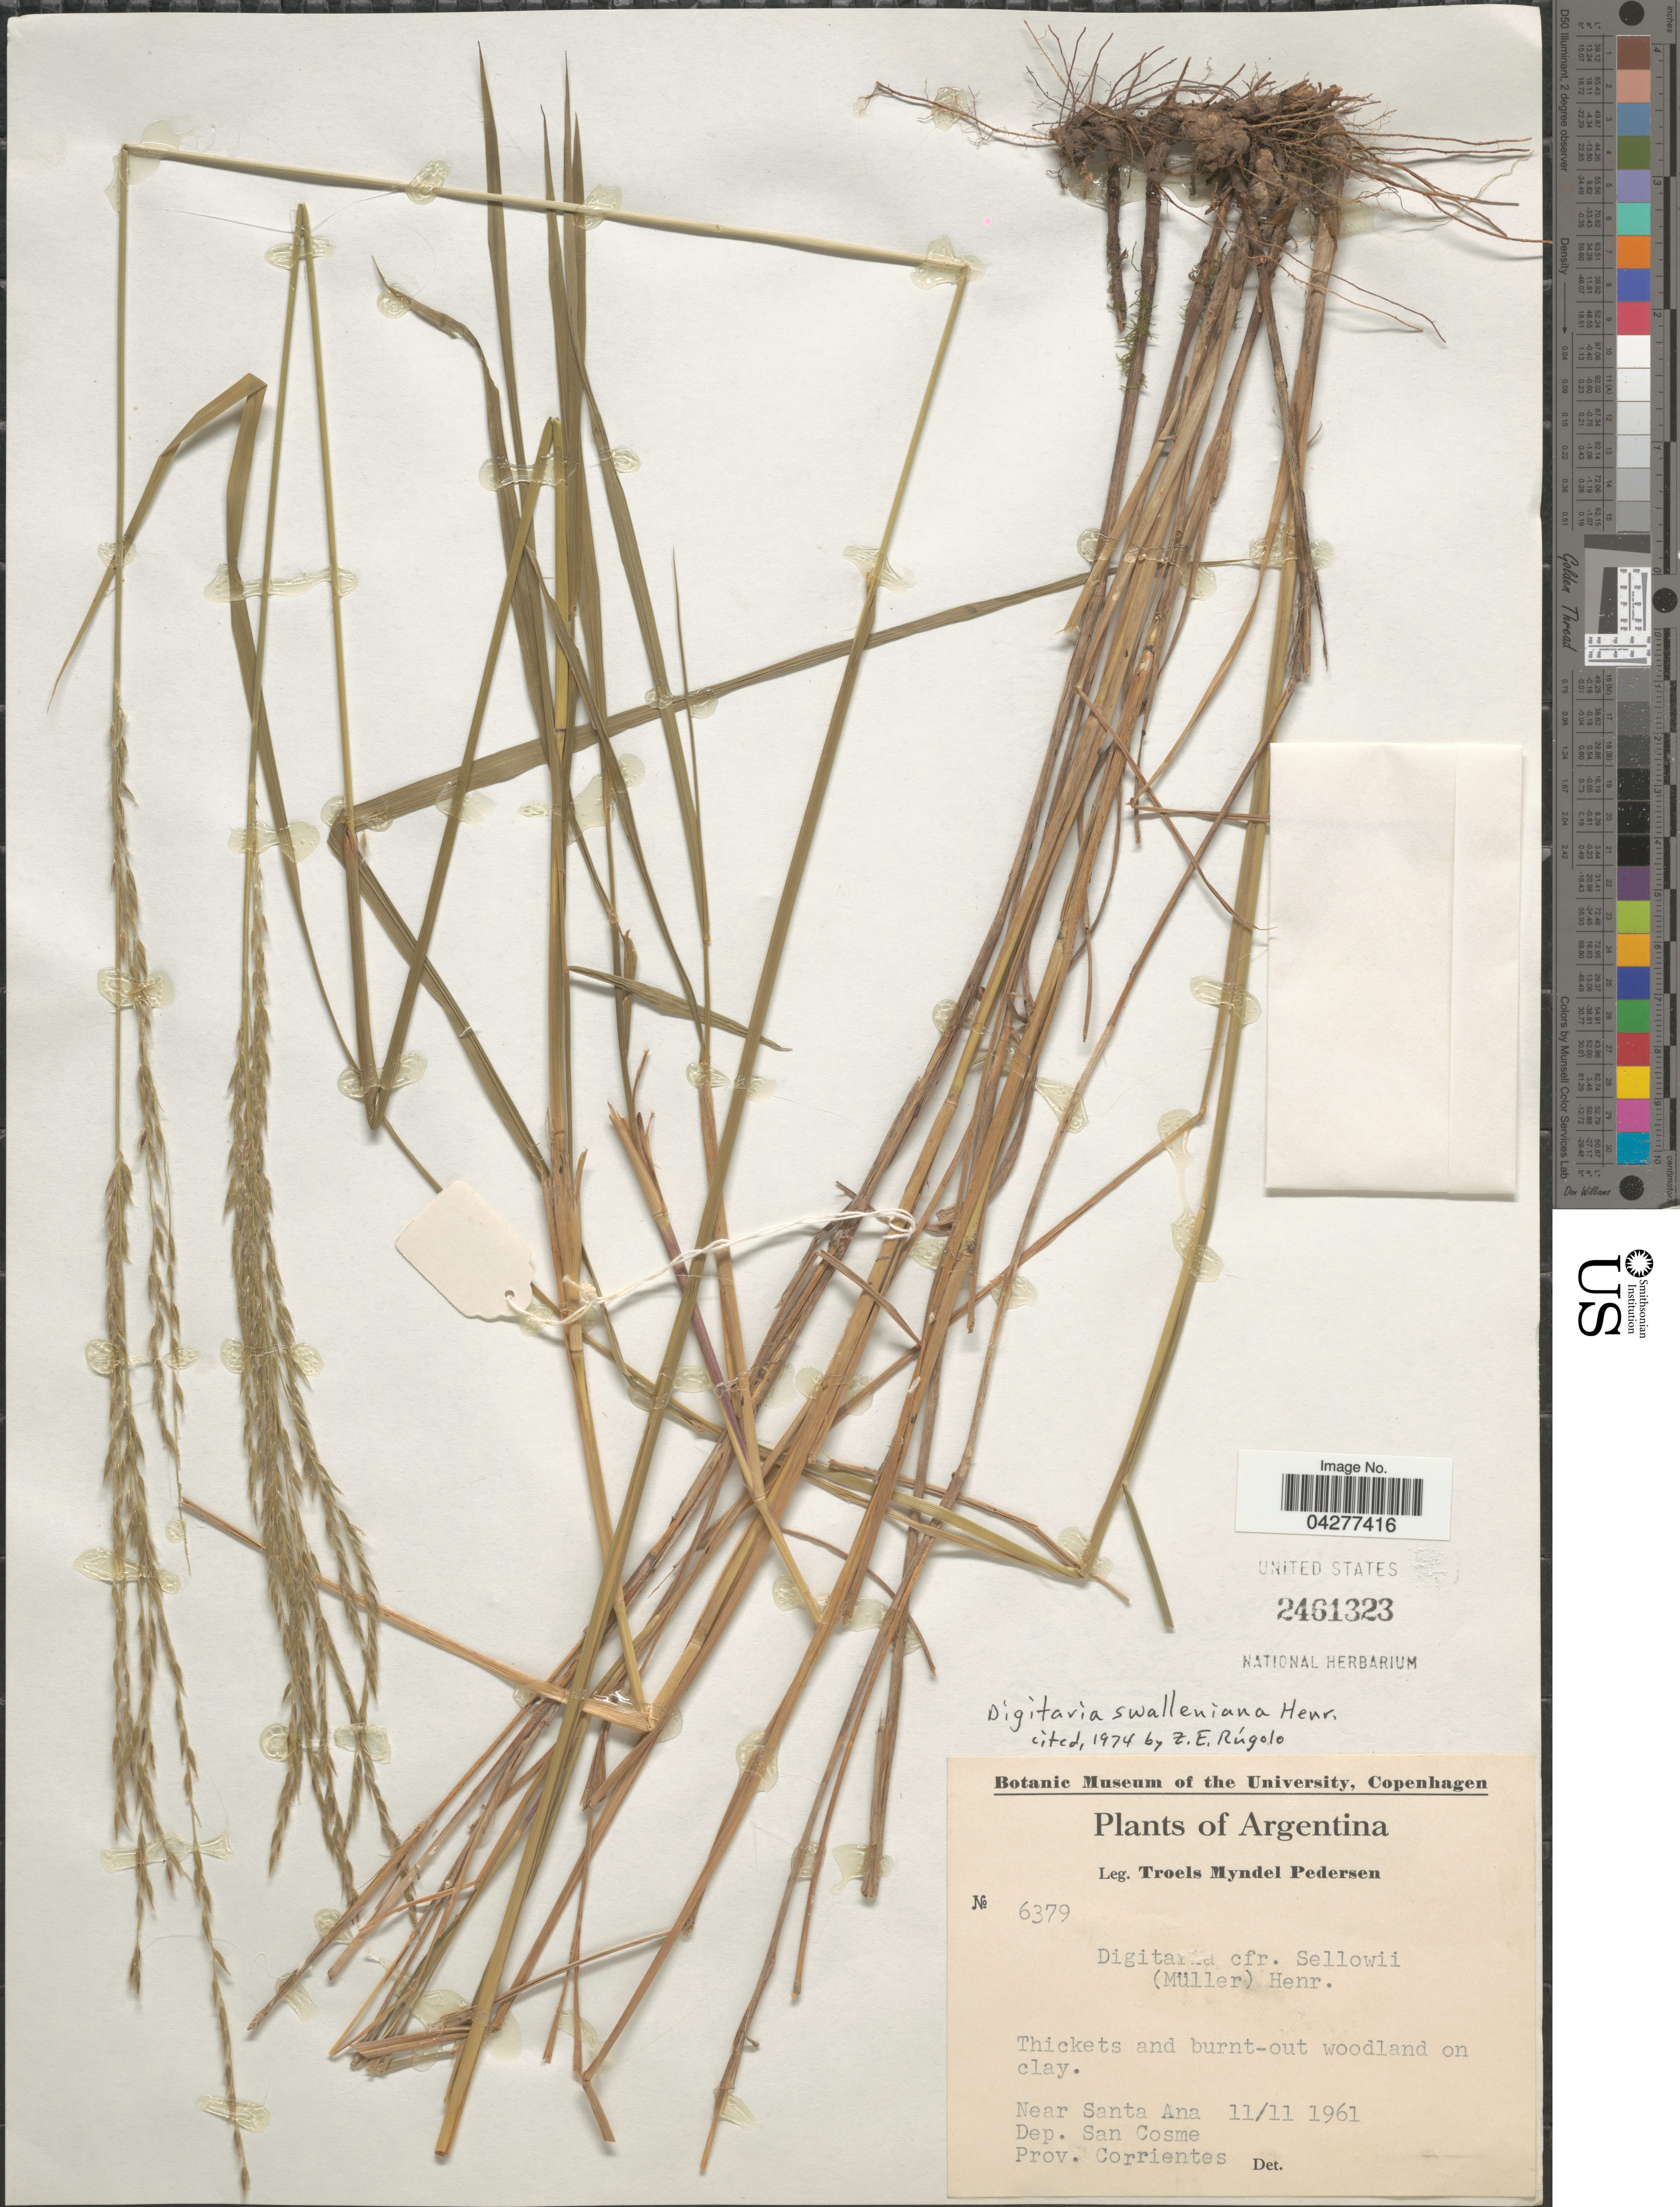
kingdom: Plantae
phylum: Tracheophyta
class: Liliopsida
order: Poales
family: Poaceae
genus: Digitaria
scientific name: Digitaria swalleniana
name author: Henr.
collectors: T. Pederson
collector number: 6379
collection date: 1961-11-11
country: Argentina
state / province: Corrientes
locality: Thickets and burnt-out woodland on clay. Near Santa Ana. Dep. San Cosme.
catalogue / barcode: US 2461323